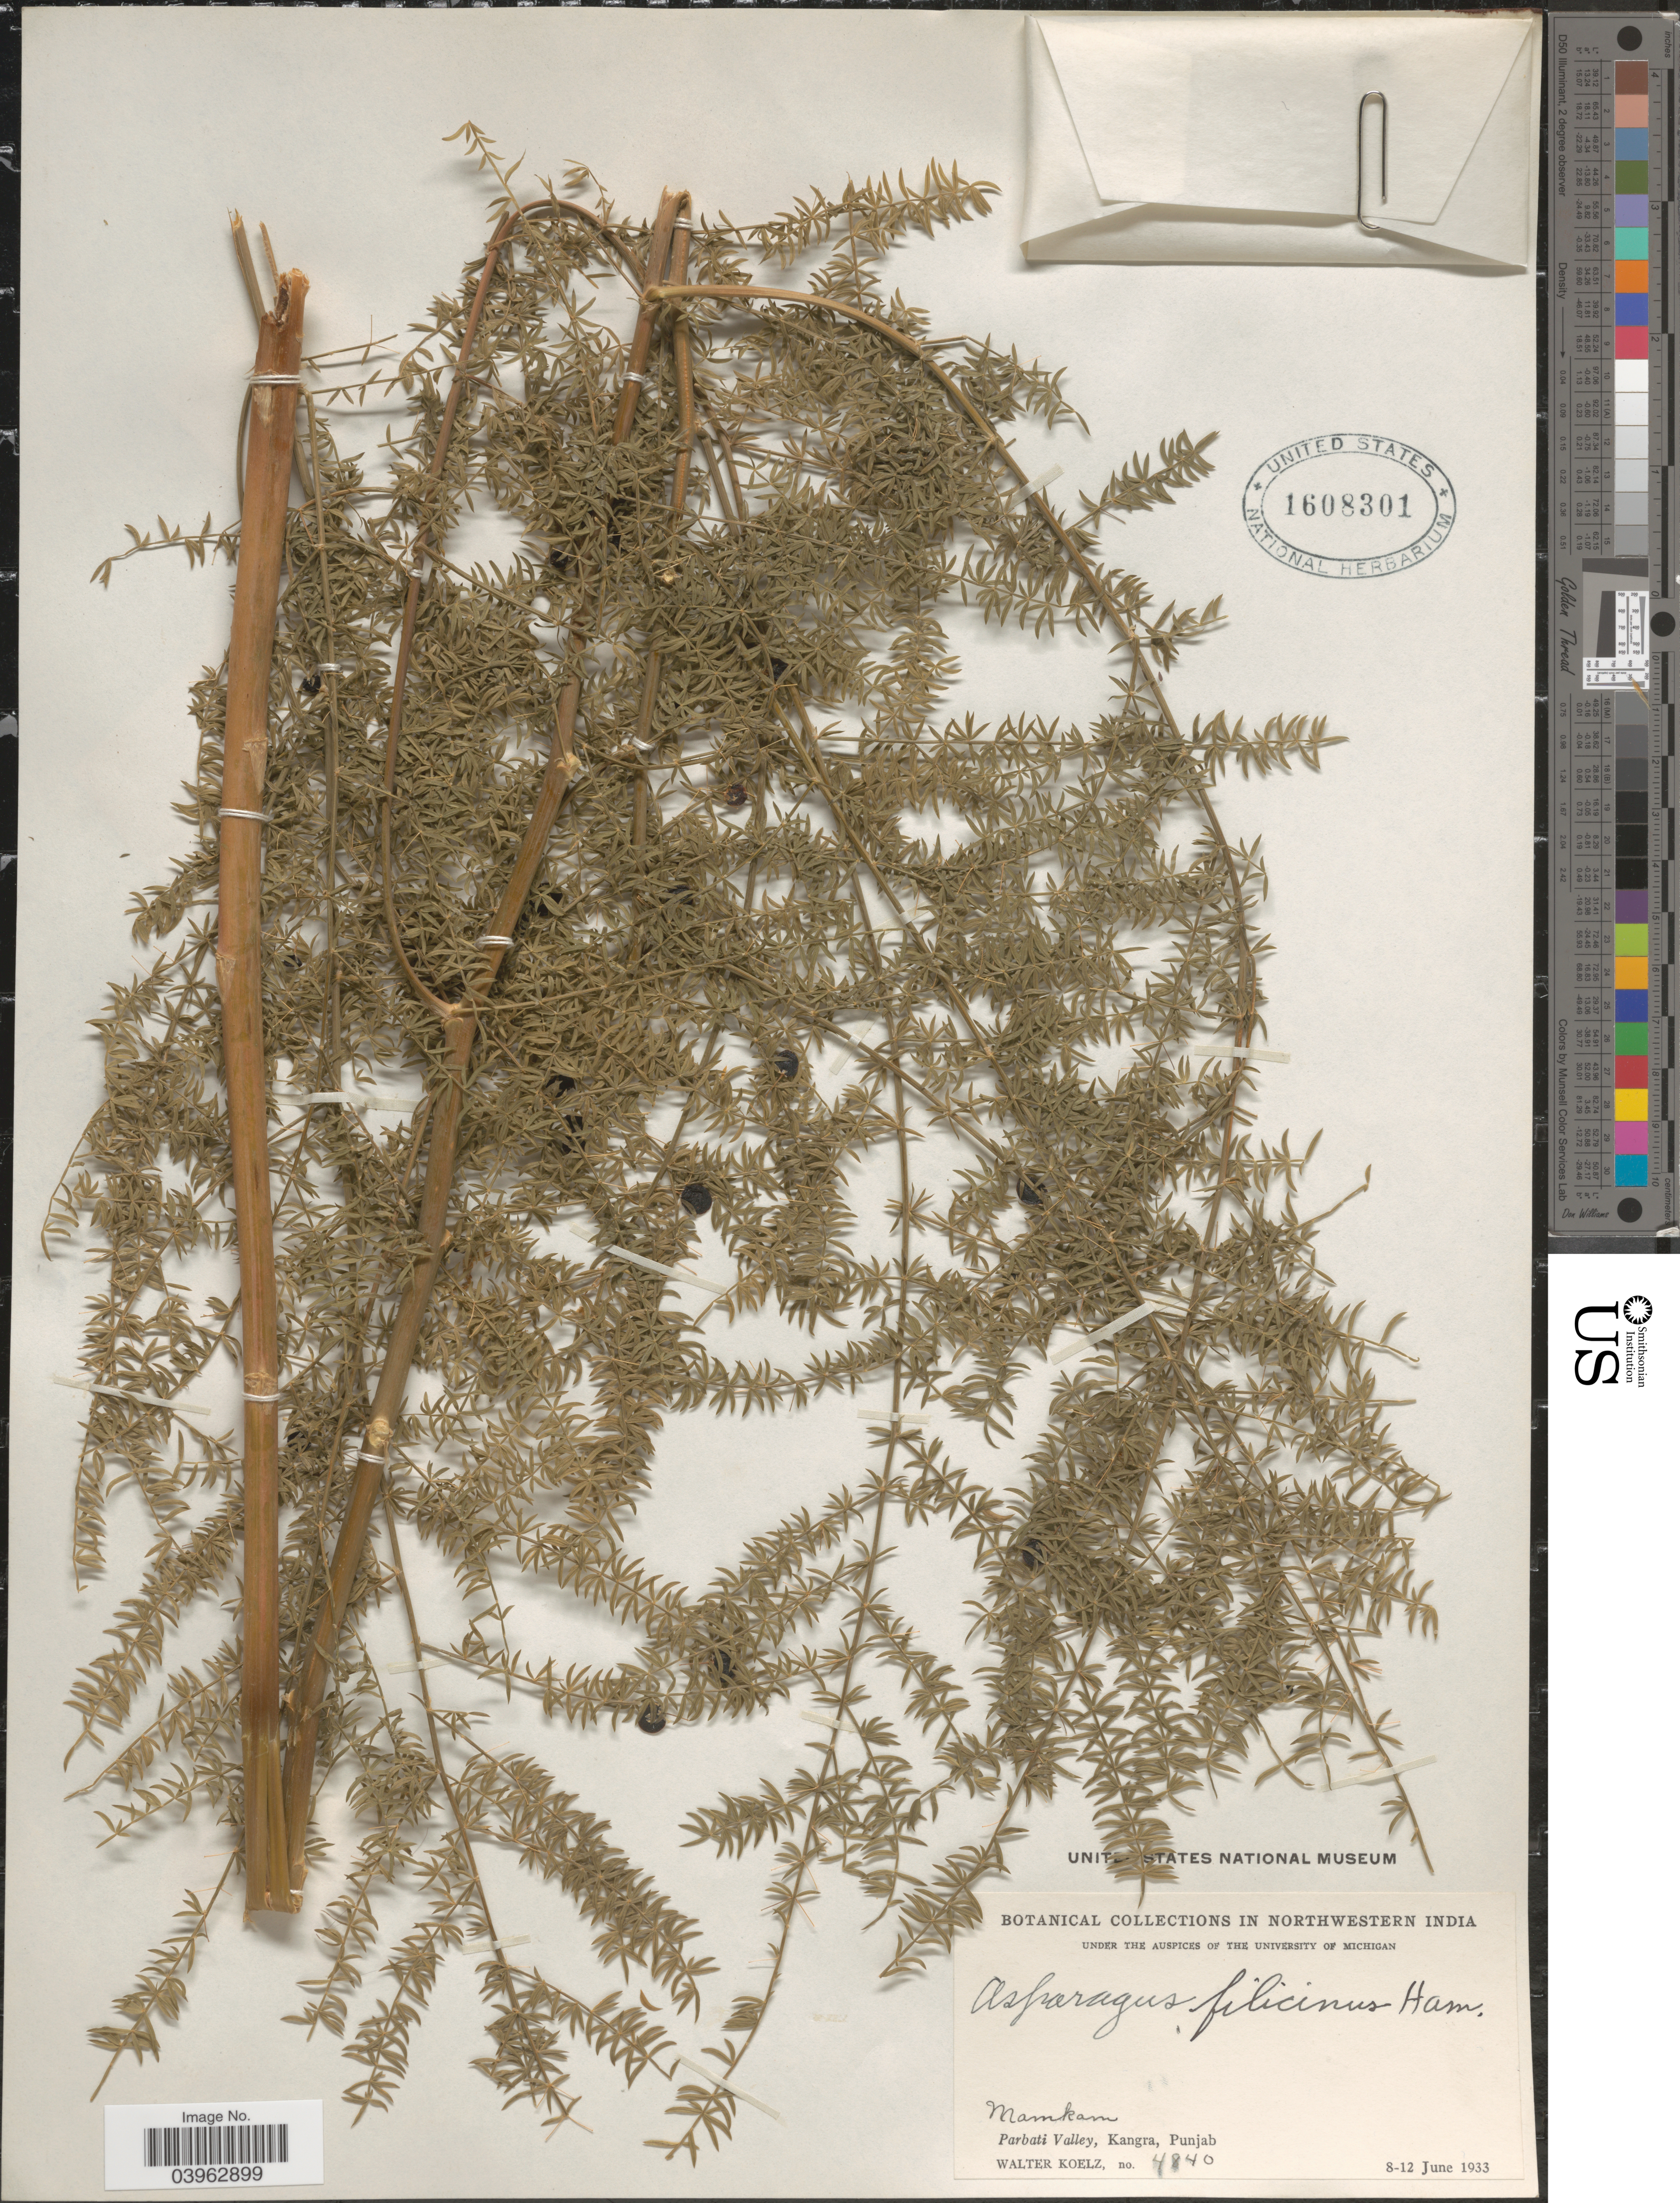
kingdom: Plantae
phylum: Tracheophyta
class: Liliopsida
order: Asparagales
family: Asparagaceae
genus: Asparagus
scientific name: Asparagus filicinus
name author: Buch.-Ham. ex D. Don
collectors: W. N. Koelz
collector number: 4840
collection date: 1933-06-08/1933-06-12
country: India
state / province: Punjab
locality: Northwestern India. Mamkam. Parbati Valley, Kangra.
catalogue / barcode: US 1608301